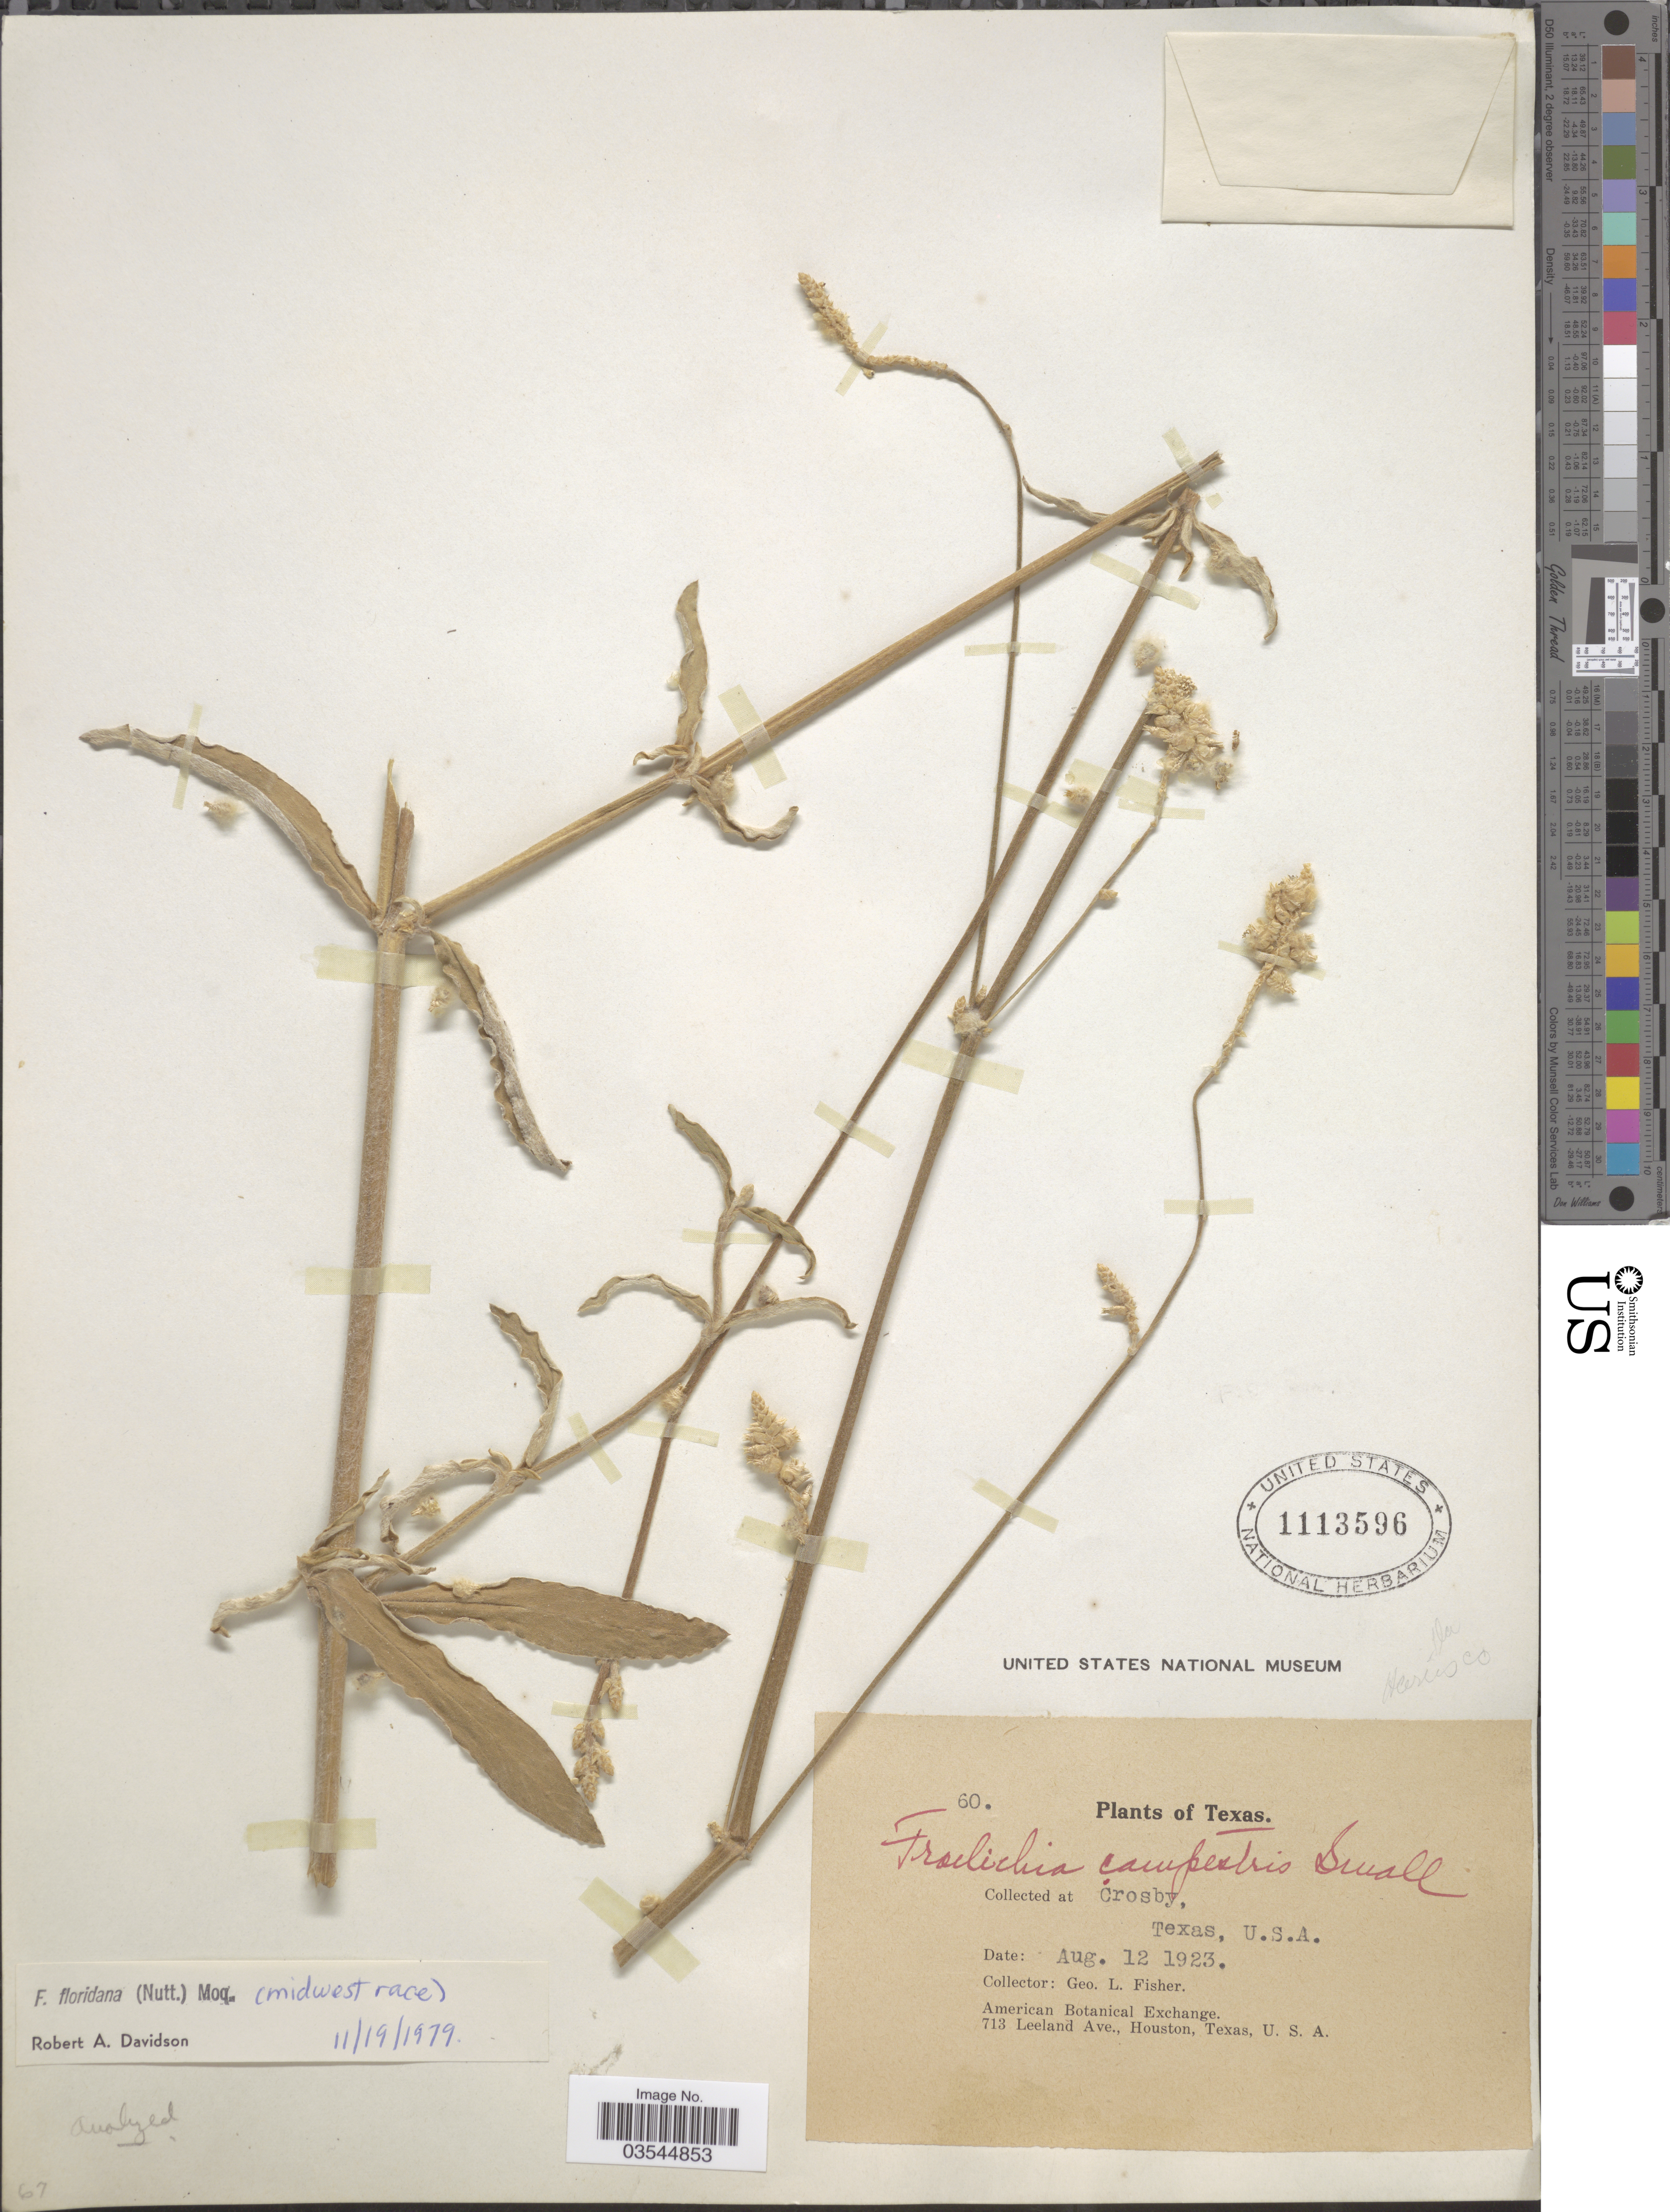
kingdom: Plantae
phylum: Tracheophyta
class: Magnoliopsida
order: Caryophyllales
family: Amaranthaceae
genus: Froelichia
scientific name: Froelichia floridana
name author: (Nutt.) Moq.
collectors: G. L. Fisher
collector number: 60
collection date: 1923-08-12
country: United States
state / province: Texas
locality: Crosby.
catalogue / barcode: US 1113596